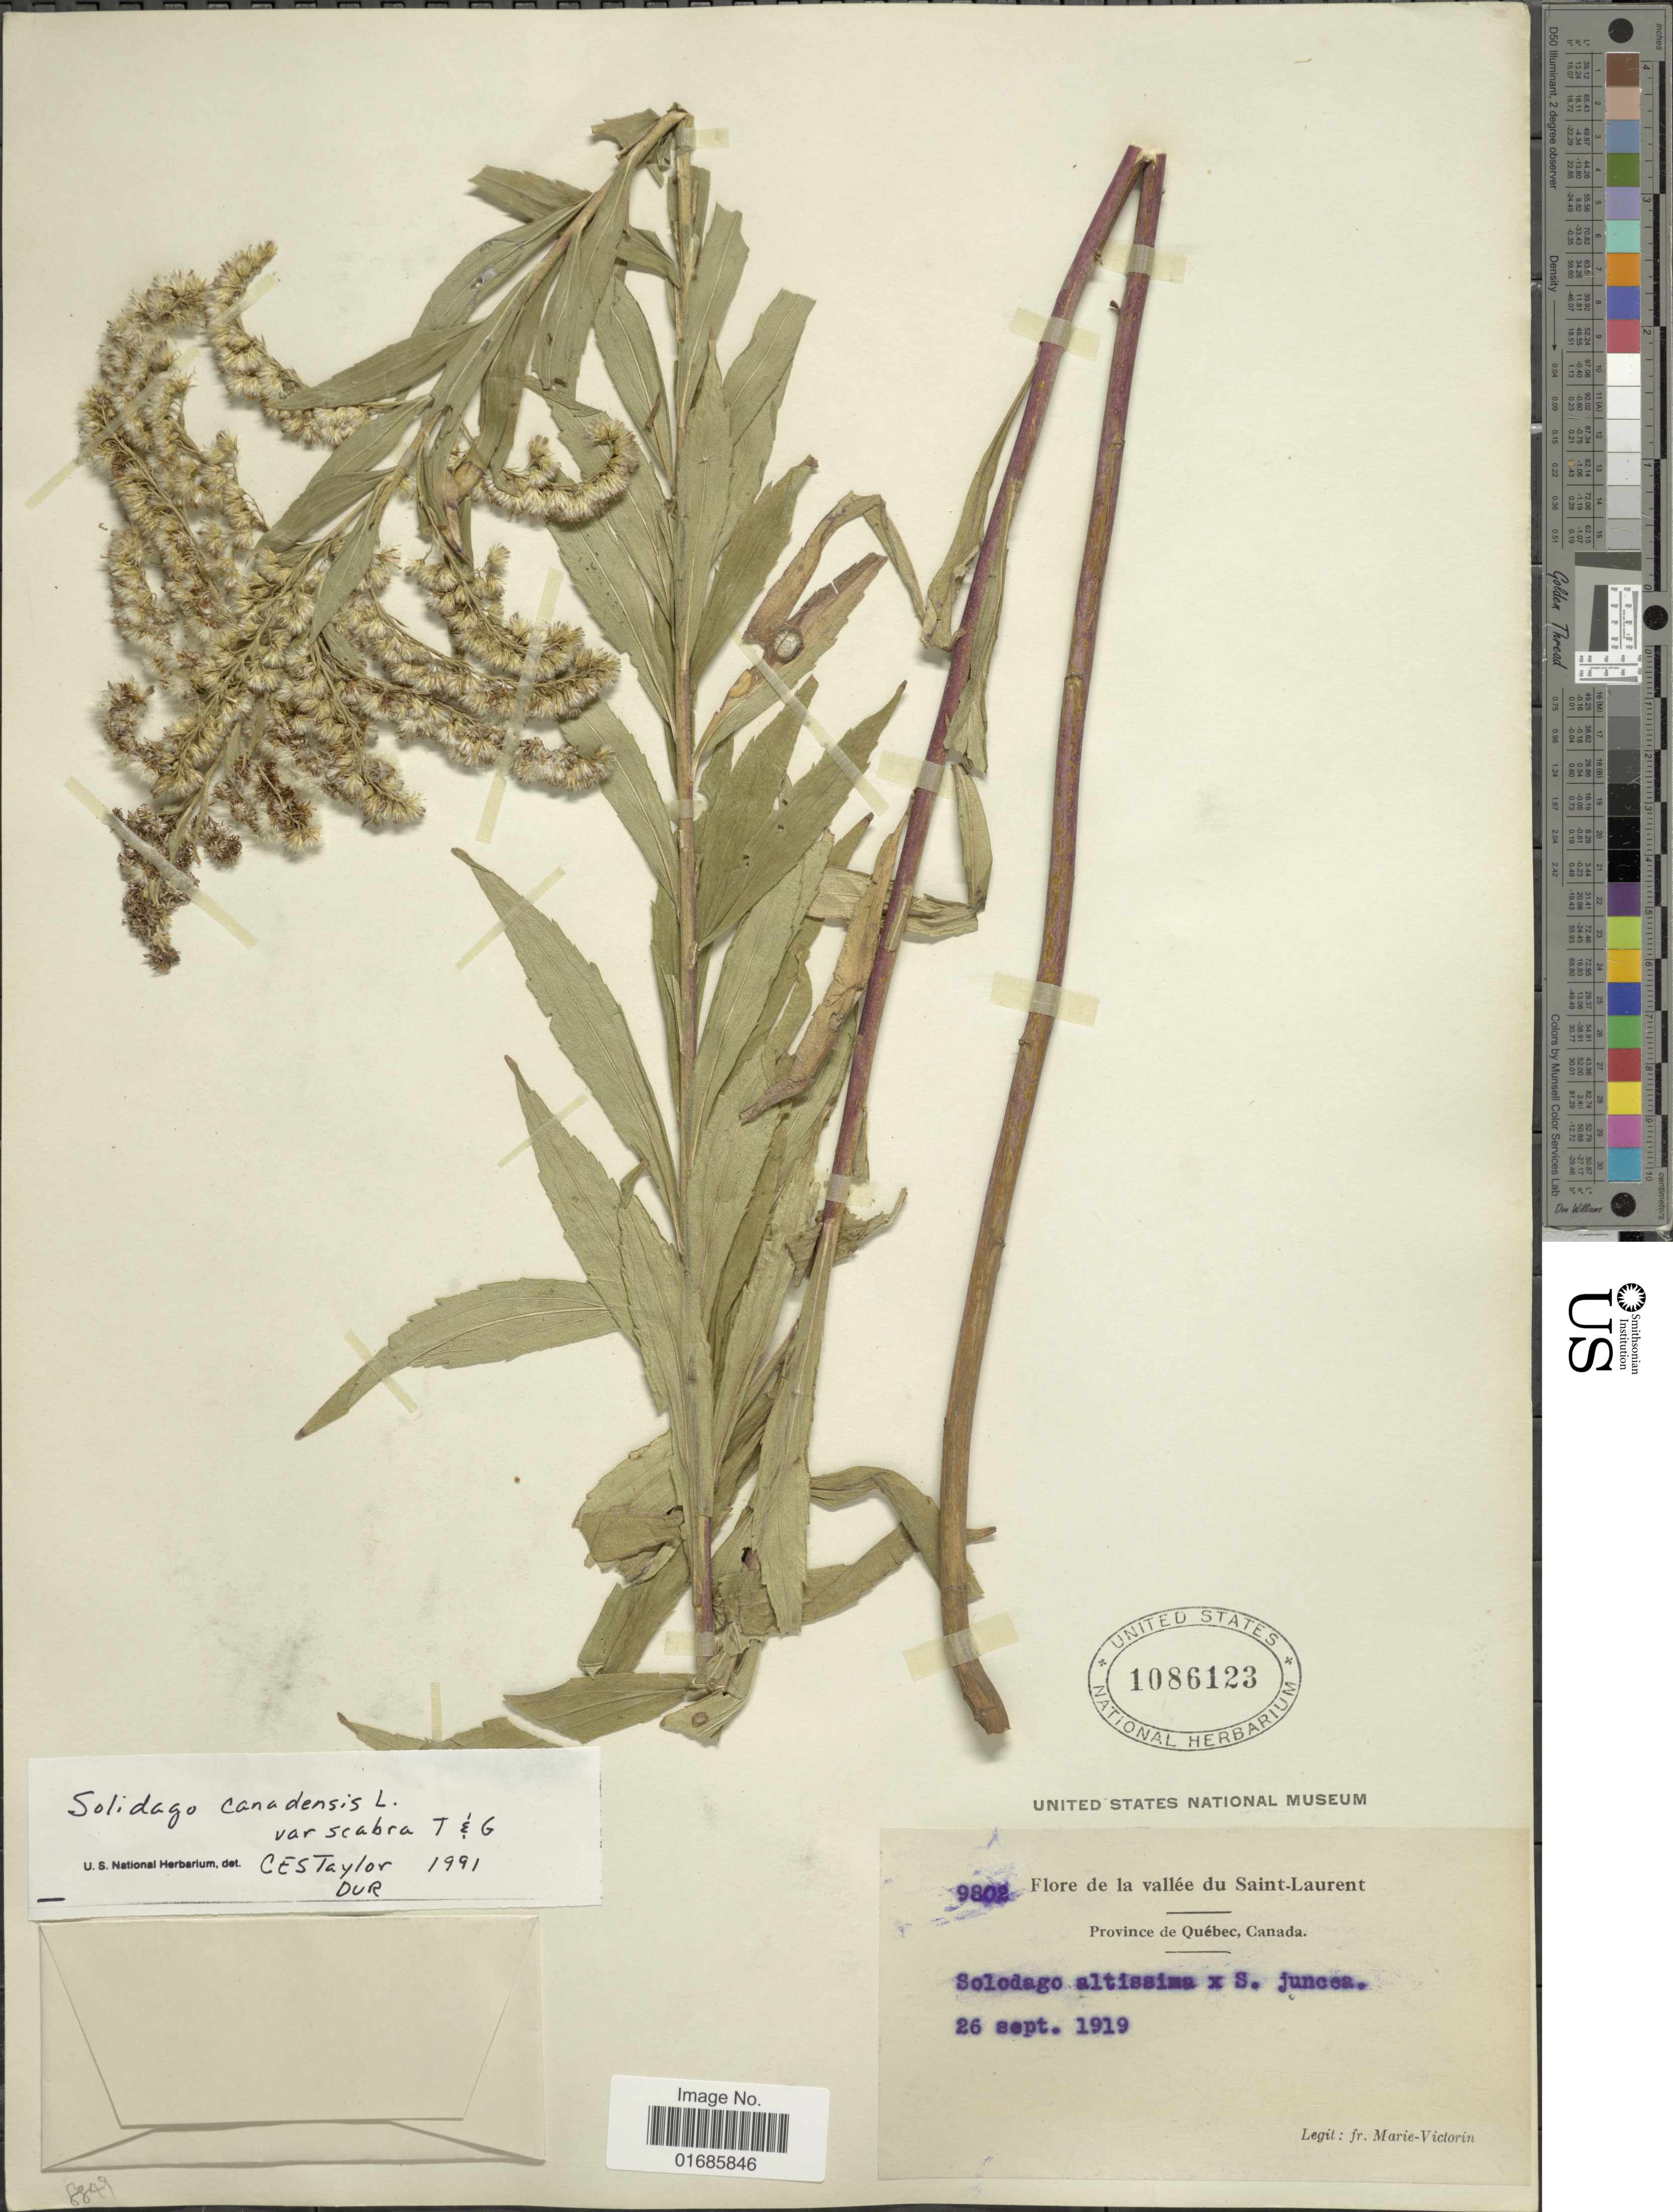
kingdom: Plantae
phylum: Tracheophyta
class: Magnoliopsida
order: Asterales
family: Asteraceae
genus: Solidago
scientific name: Solidago canadensis var. scabra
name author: (Muhl. ex Willd.) Torr. & A. Gray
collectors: F. Marie-Victorin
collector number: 9802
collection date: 1919-09-26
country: Canada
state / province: Quebec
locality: Vallee du Saint-Laurent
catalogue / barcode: US 1086123